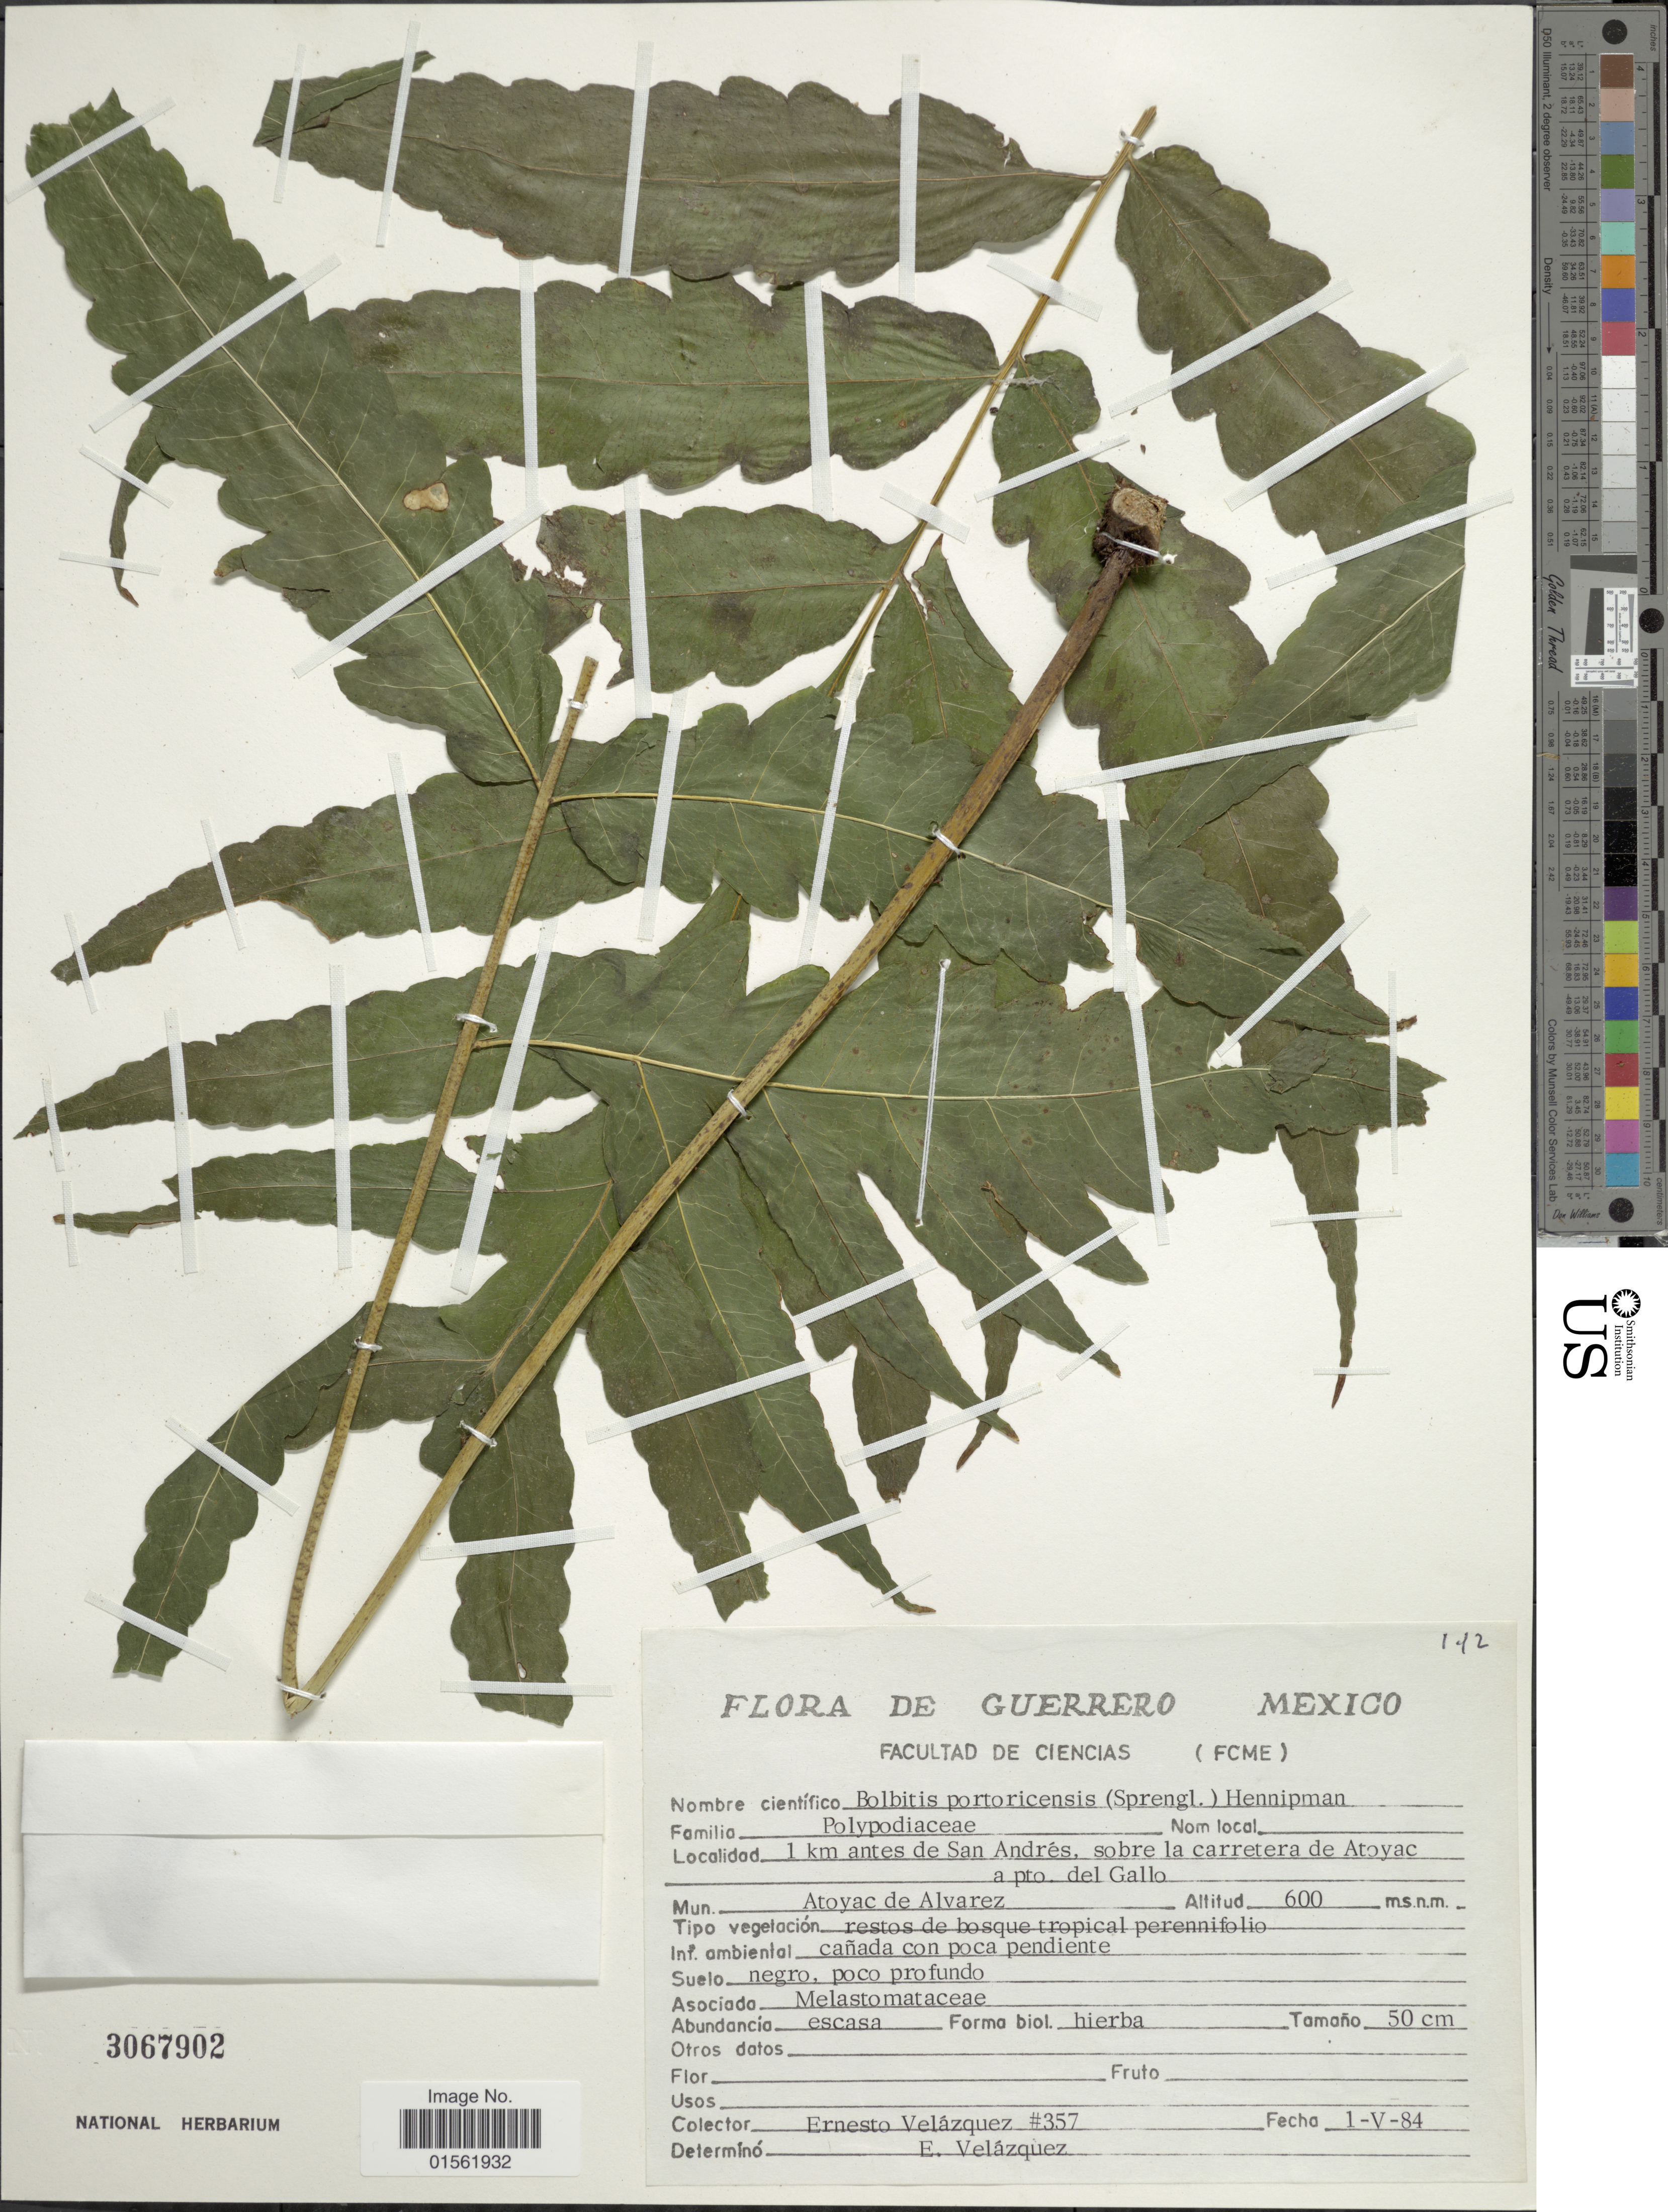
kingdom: Plantae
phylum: Tracheophyta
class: Polypodiopsida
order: Polypodiales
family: Dryopteridaceae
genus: Bolbitis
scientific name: Bolbitis portoricensis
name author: (Spreng.) Hennipman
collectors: E. Velazquez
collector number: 357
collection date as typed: Transcribed d/m/y: 1/5/84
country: Mexico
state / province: Guerrero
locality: Facultad de Ciencas. 1 km antes de San Andrés, sobre la carretera de Atoyac a pto. del Gallo. Mun. Atoyac de Alvarez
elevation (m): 600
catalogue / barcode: US 3067902